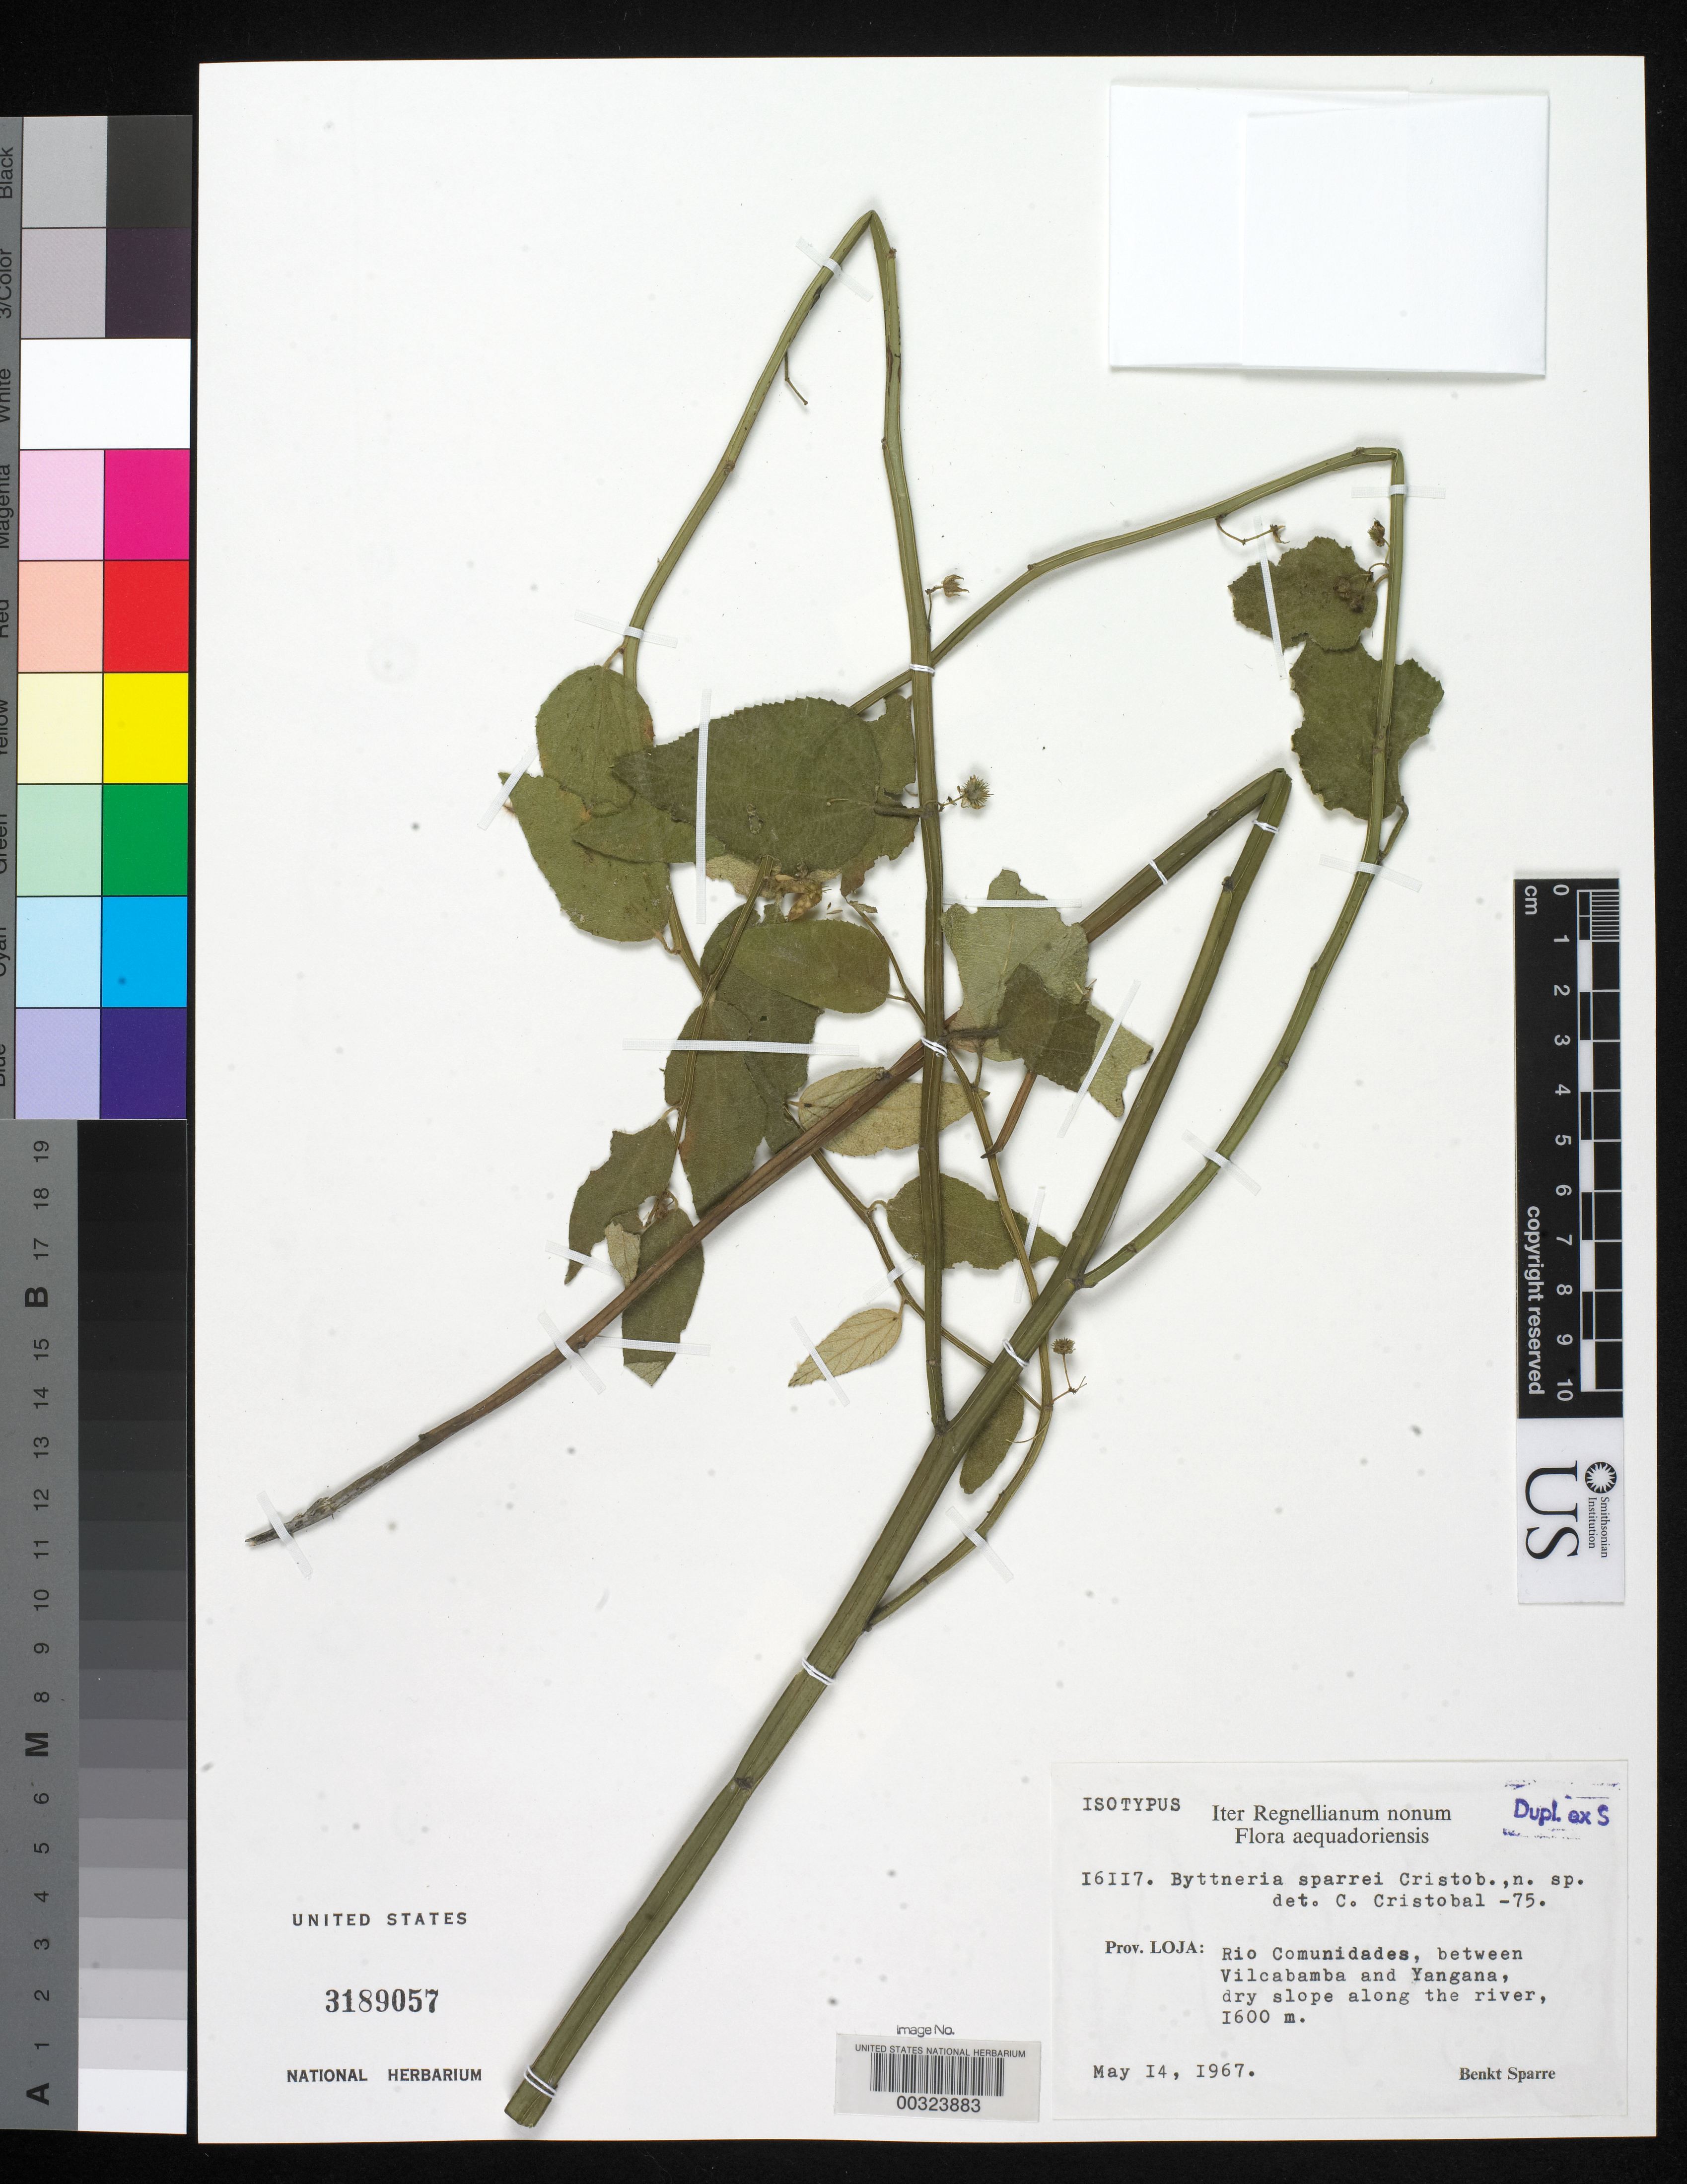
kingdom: Plantae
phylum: Tracheophyta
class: Magnoliopsida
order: Malvales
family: Malvaceae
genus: Byttneria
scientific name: Byttneria sparrei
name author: Cristóbal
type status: Isotype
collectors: B. Sparre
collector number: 16117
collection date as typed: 14 May 1967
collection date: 1967-05-14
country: Ecuador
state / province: Loja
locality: Rio Comunidades, between Vilcabamba and Yangana, dry slope along River.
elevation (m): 1600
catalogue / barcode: US 3189057